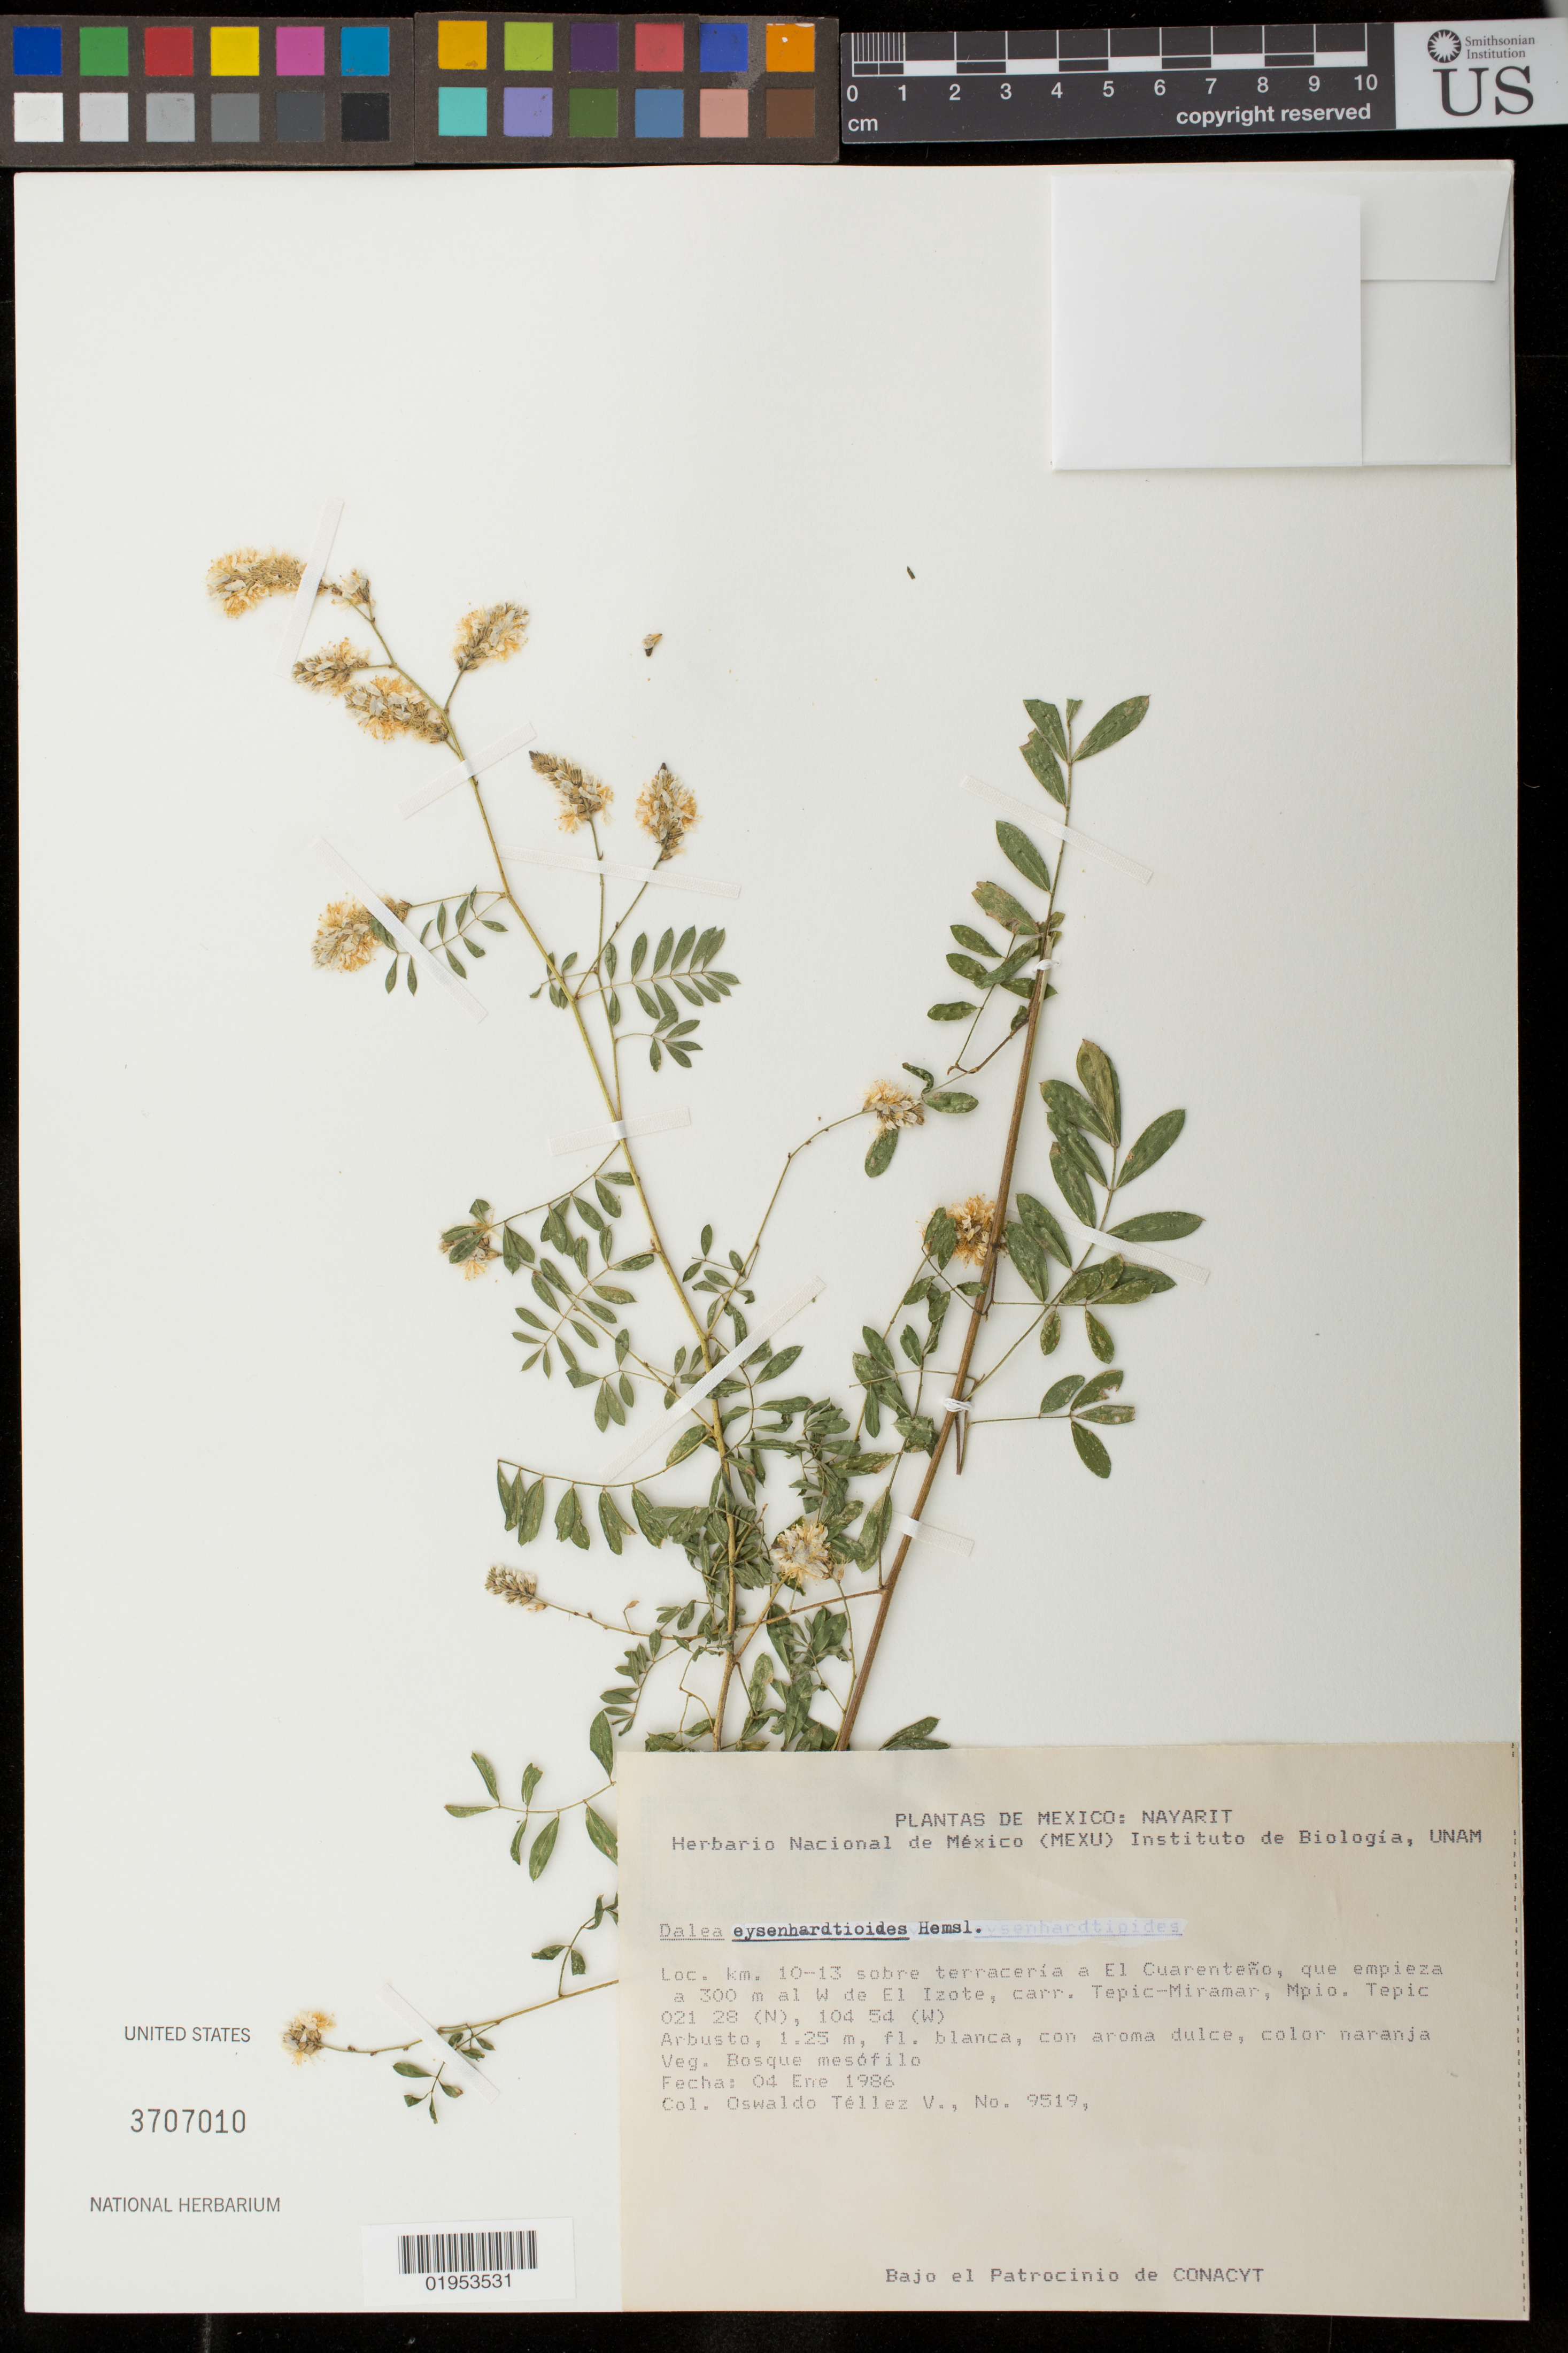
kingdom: Plantae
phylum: Tracheophyta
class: Magnoliopsida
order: Fabales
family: Fabaceae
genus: Dalea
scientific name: Dalea eysenhardtioides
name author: Hemsl.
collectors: O. Téllez V.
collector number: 9519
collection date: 1986-01-04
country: Mexico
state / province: Nayarit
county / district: Tepic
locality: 10 - 13 km. sobre terracería a El Cuarenteño, que empieza a 300 m al W de El Izote, carr. Tepic-Miramar.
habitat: Bosque mesófilo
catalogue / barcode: US 3707010